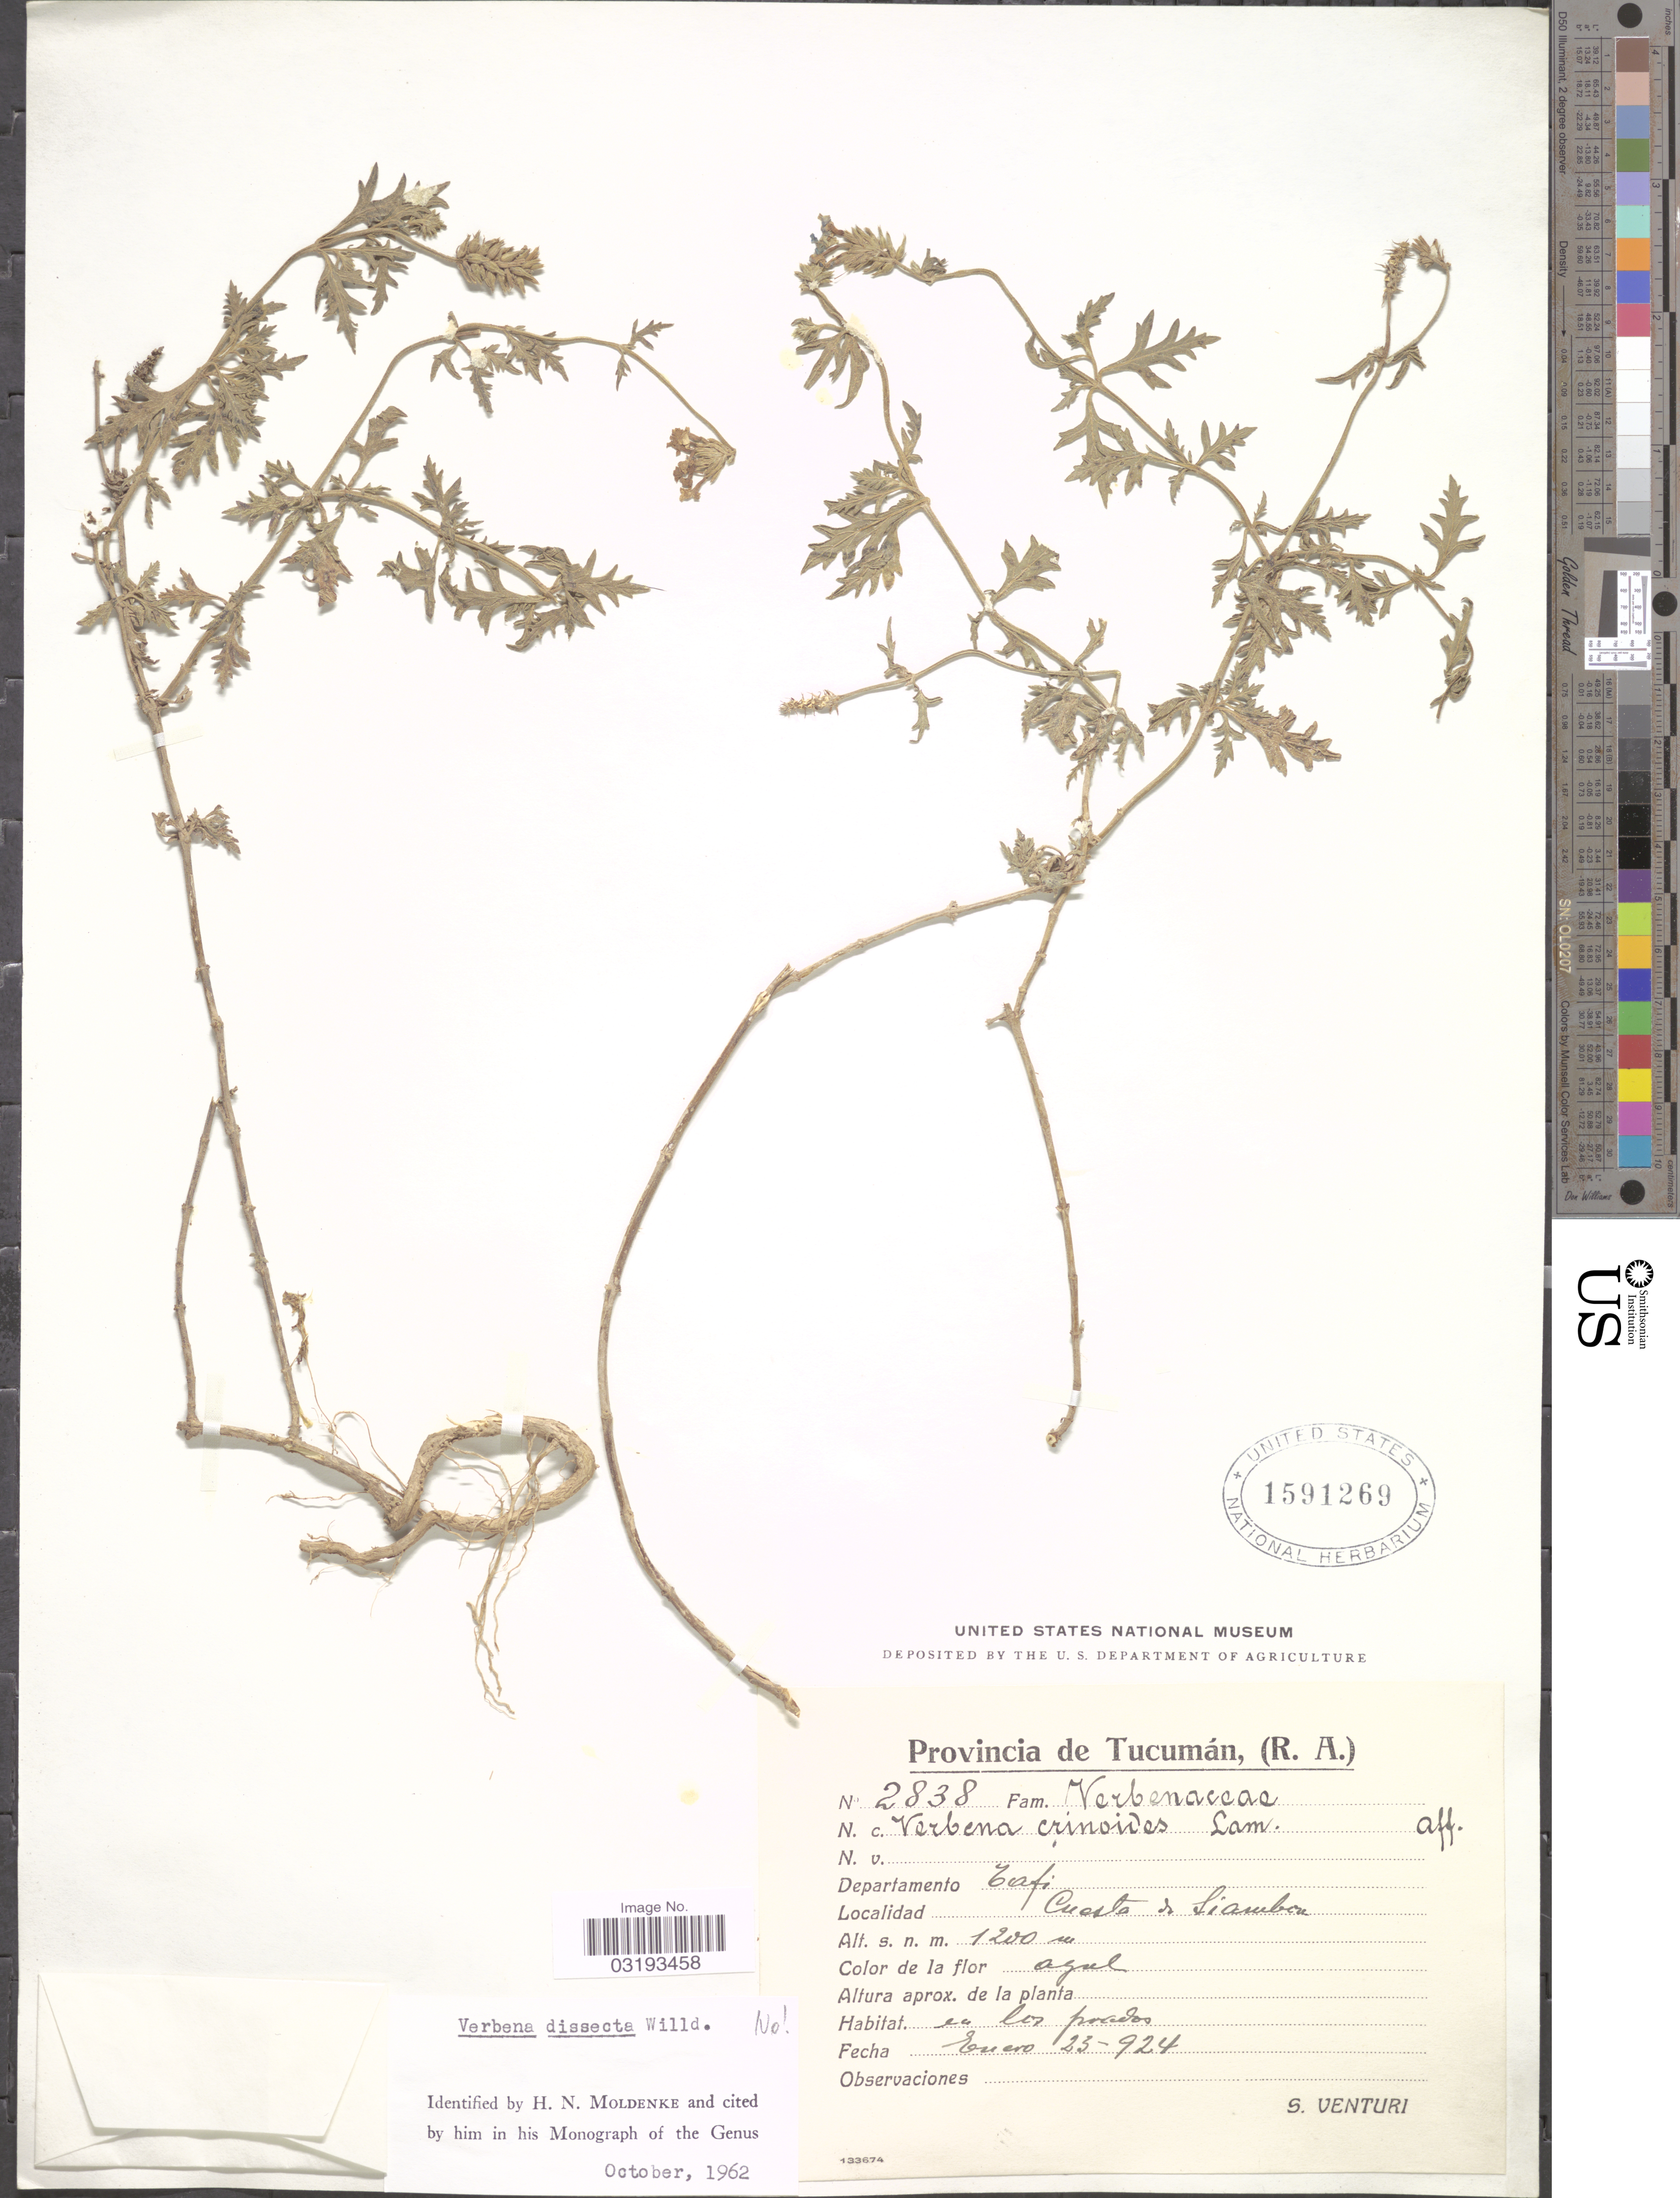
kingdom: Plantae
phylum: Tracheophyta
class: Magnoliopsida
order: Lamiales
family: Verbenaceae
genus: Verbena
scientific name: Verbena dissecta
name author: Willd. ex Spreng.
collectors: S. Venturi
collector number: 2838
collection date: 1924-01-23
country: Argentina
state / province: Tucuman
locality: Departamento Tafi. Cuesta de Siambon.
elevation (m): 1200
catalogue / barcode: US 1591269